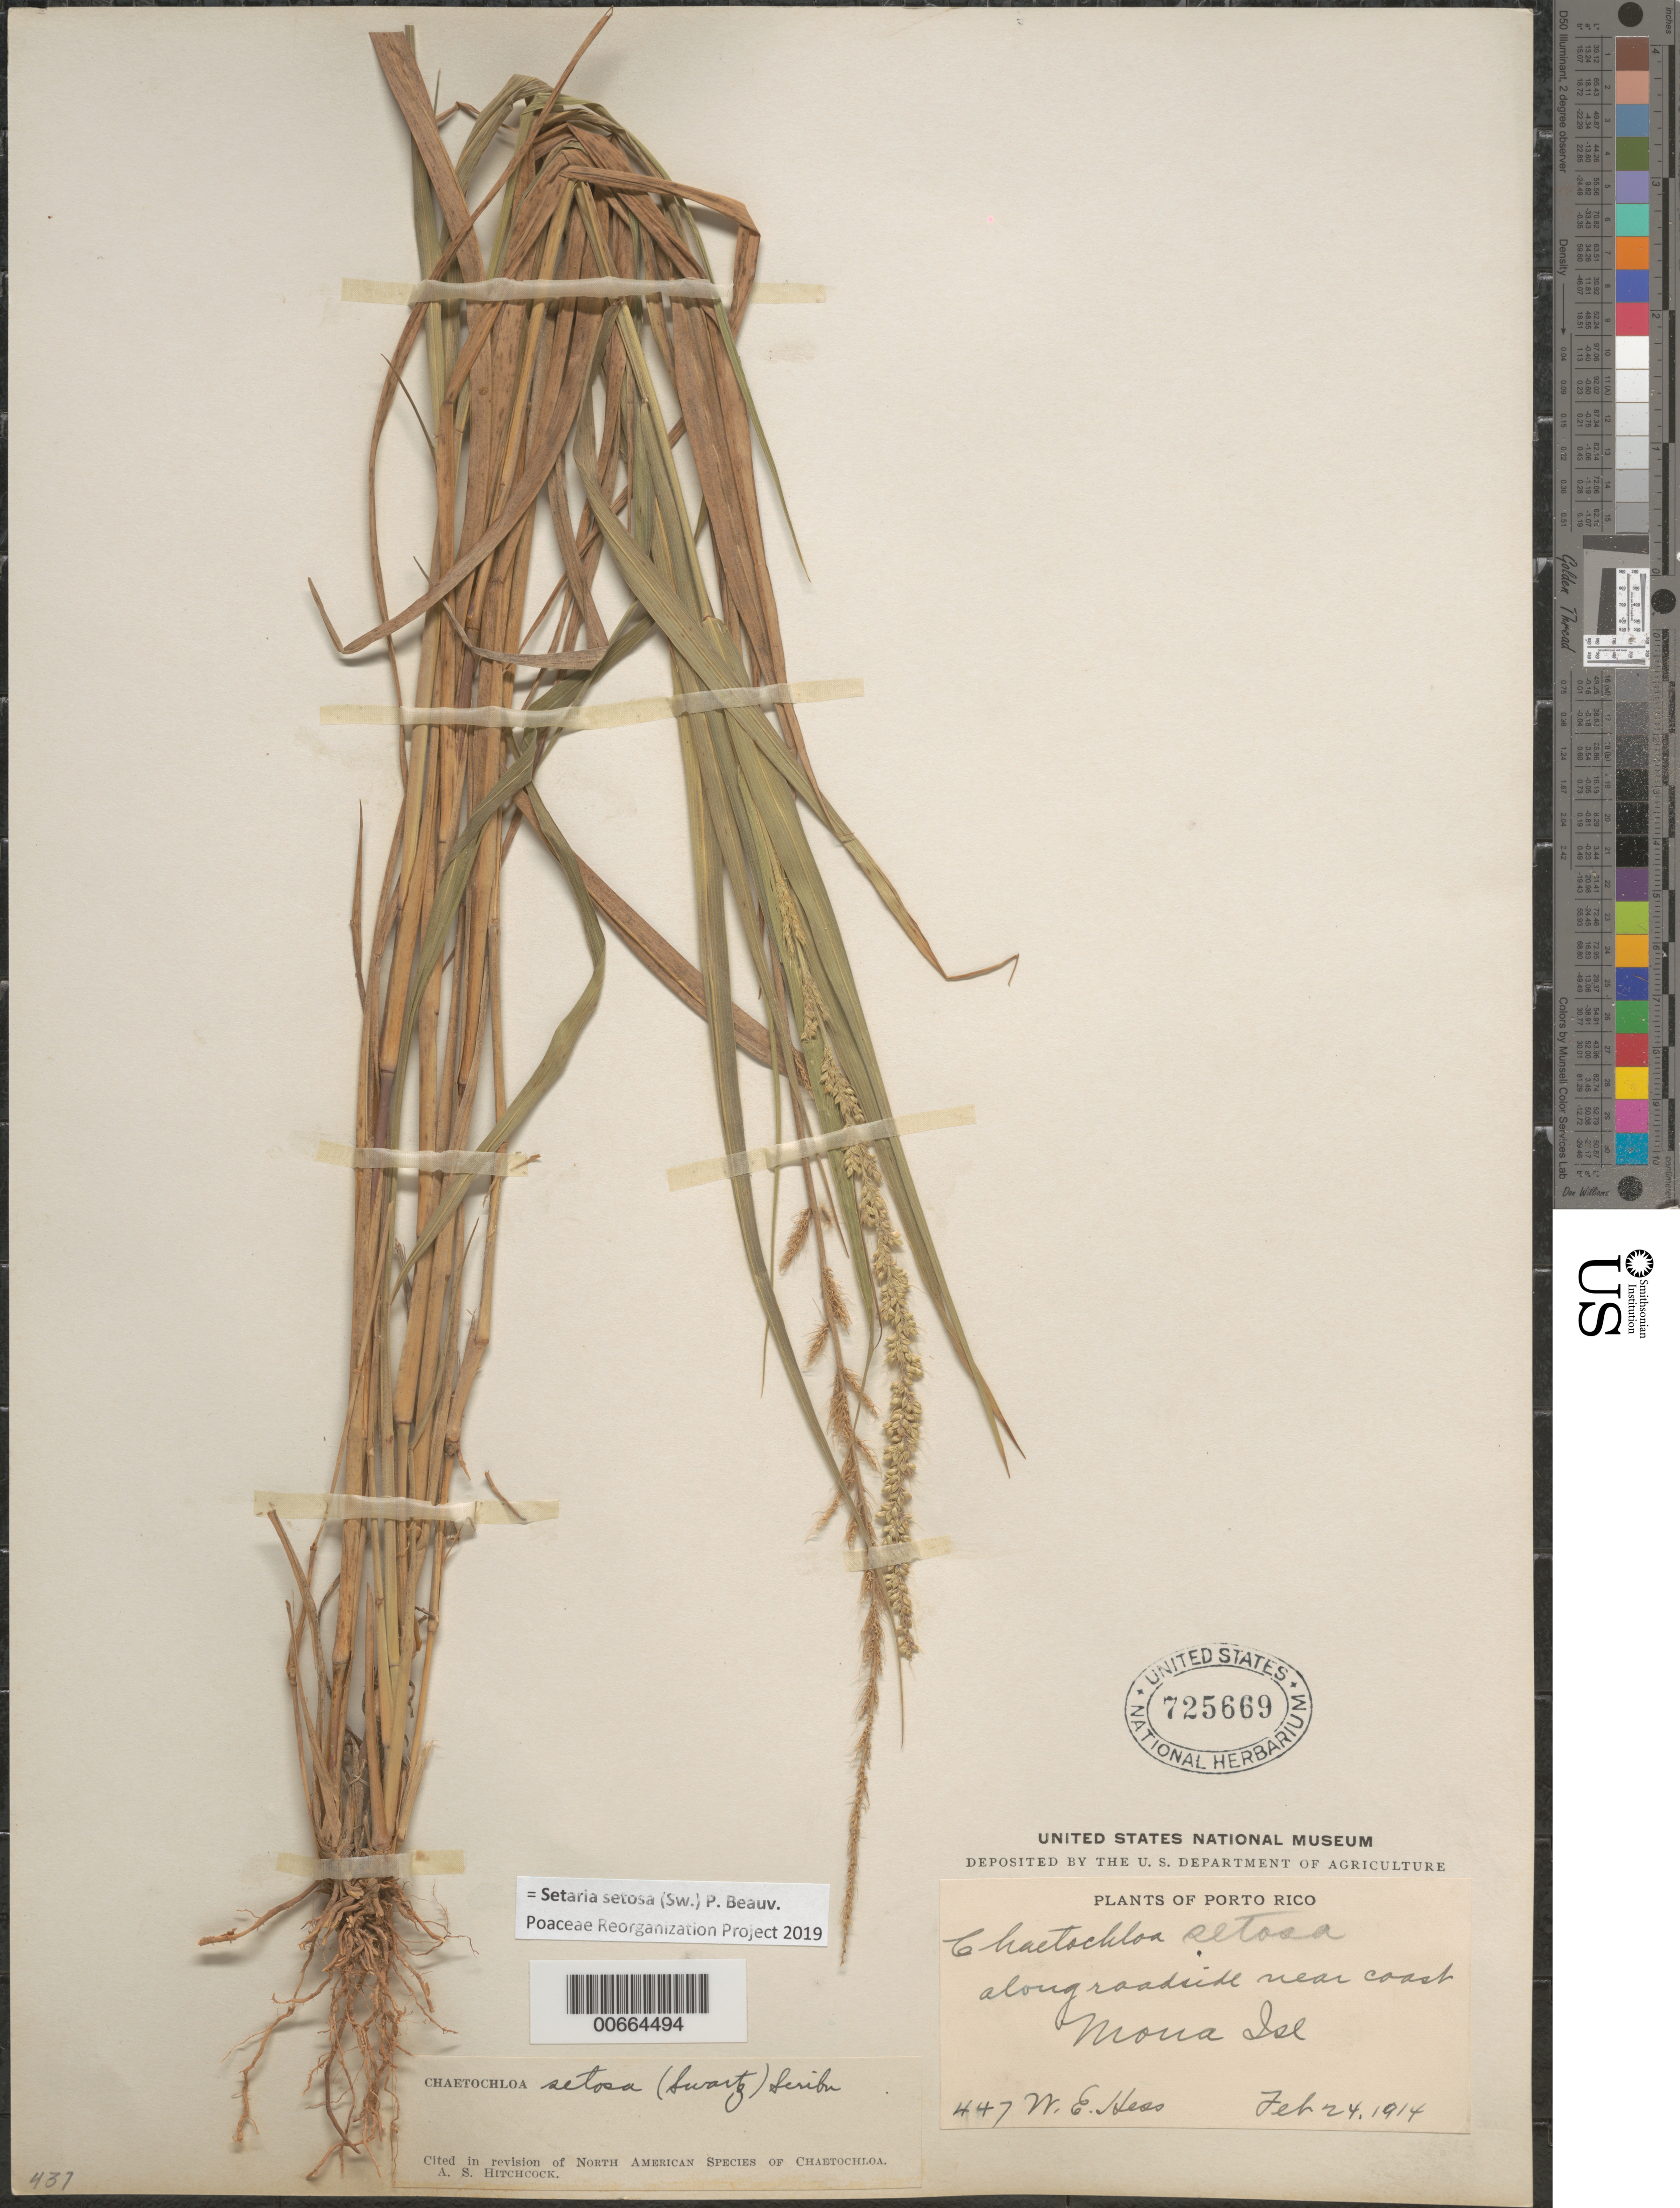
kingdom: Plantae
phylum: Tracheophyta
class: Liliopsida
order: Poales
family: Poaceae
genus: Setaria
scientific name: Setaria setosa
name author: (Sw.) P. Beauv.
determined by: Poaceae Reorganization Project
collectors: W. Hess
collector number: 447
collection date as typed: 24 Feb 1914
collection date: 1914-02-24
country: Puerto Rico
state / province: Mayaguëz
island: Mona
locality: Mona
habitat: Along roadside near coast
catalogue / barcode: US 725669